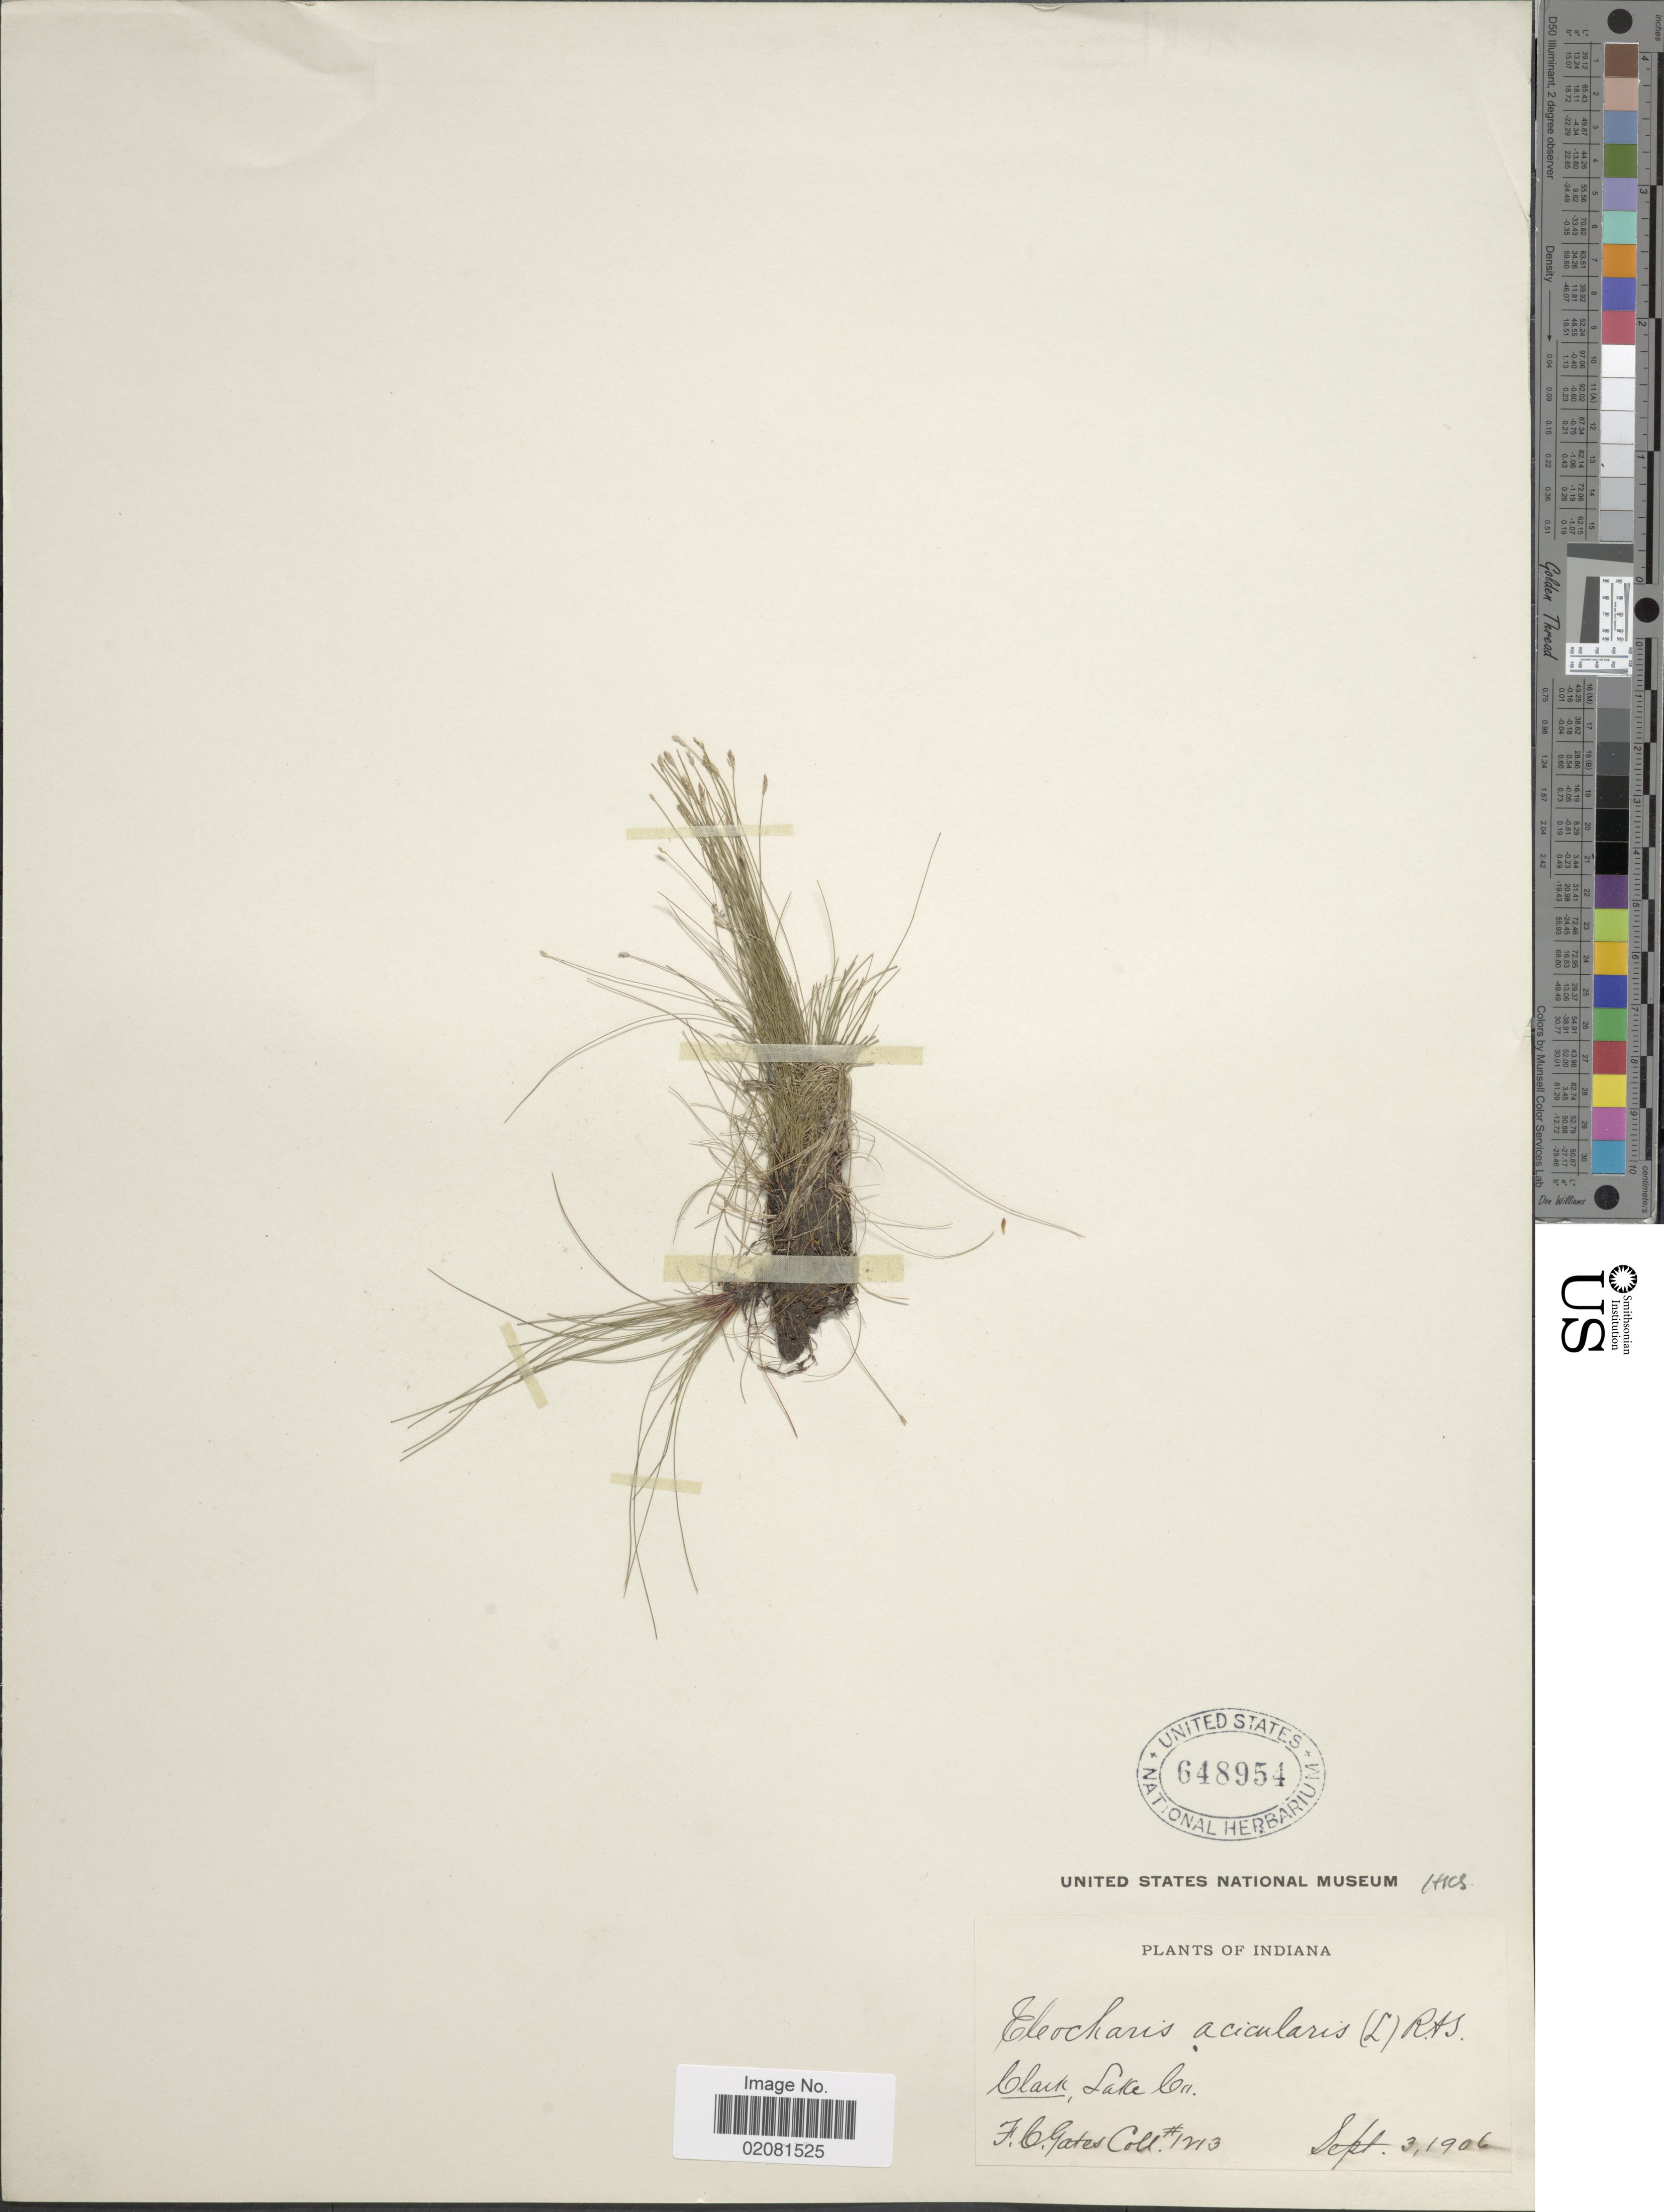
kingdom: Plantae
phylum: Tracheophyta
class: Liliopsida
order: Poales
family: Cyperaceae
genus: Eleocharis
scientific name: Eleocharis acicularis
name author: (L.) Roem. & Schult.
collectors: F. C. Gates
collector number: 1213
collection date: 1906-09-03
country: United States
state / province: Indiana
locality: Clark, Lake Co.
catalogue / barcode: US 648954